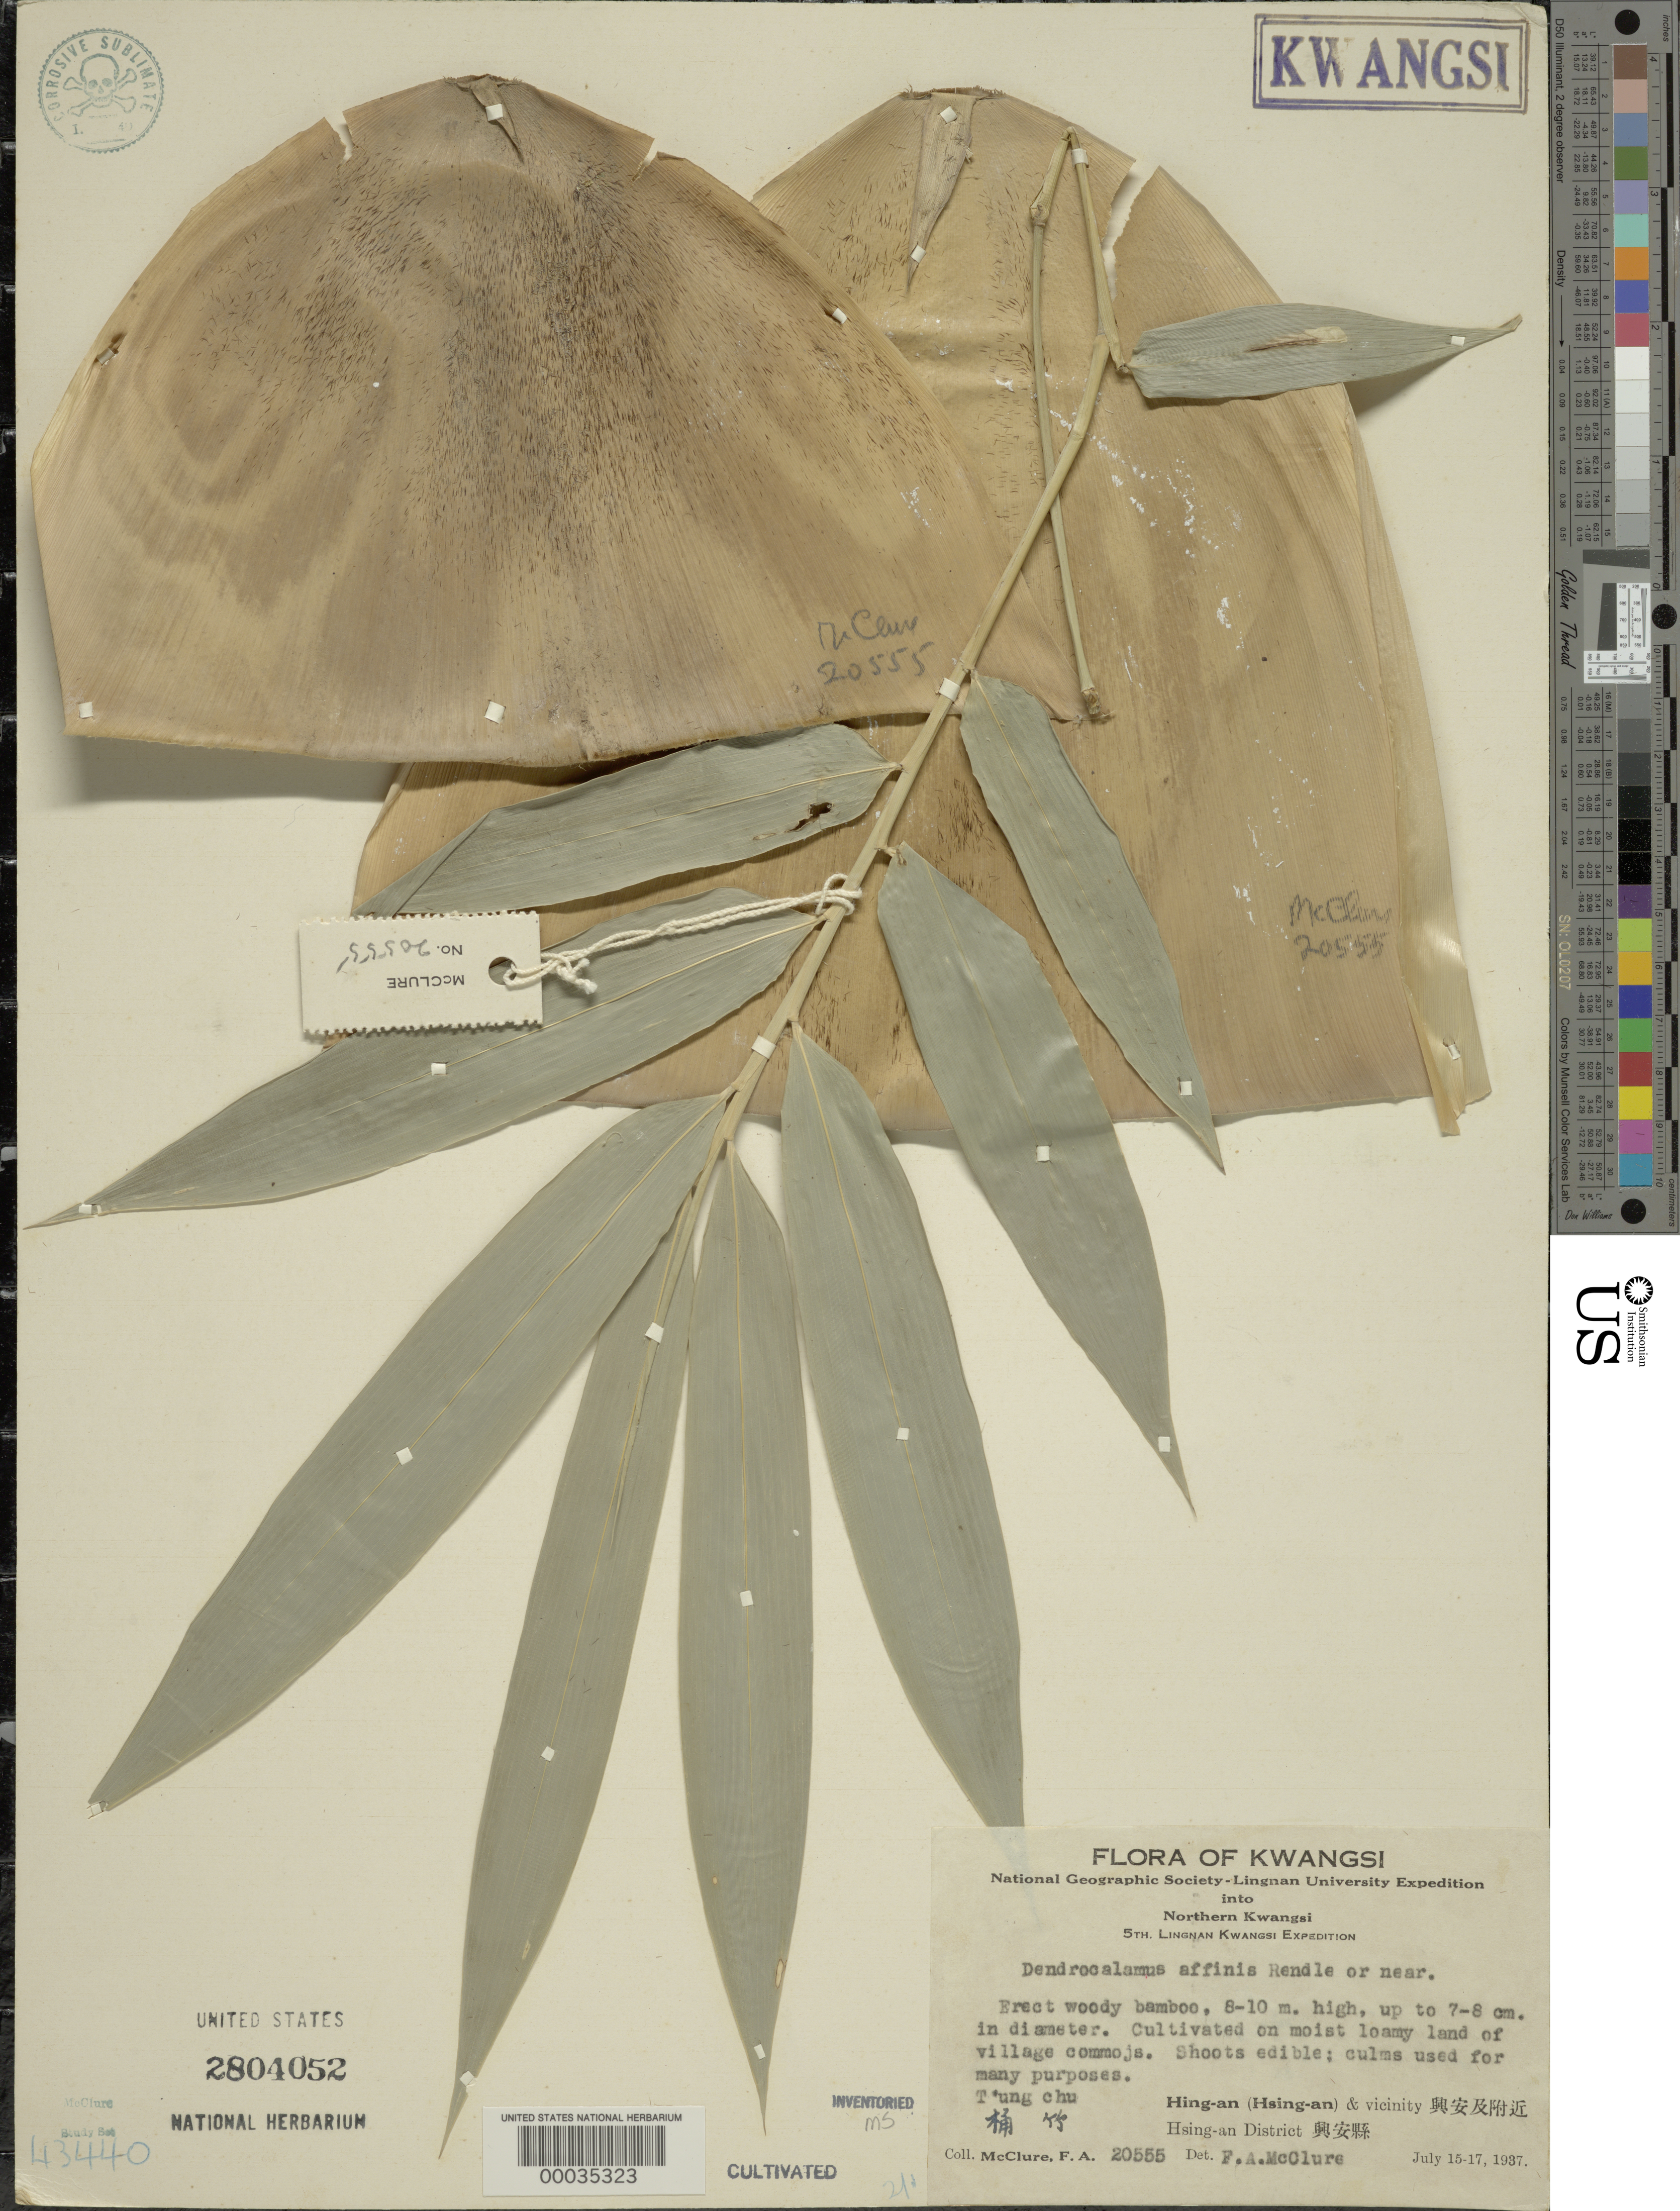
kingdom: Plantae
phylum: Tracheophyta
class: Liliopsida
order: Poales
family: Poaceae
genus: Dendrocalamus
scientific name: Dendrocalamus affinis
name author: Rendle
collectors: F. A. McClure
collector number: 20555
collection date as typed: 15 Jul 1937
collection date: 1937-07-15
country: China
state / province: Jiangxi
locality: Hing-an, hsing-an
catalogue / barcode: US 2804052